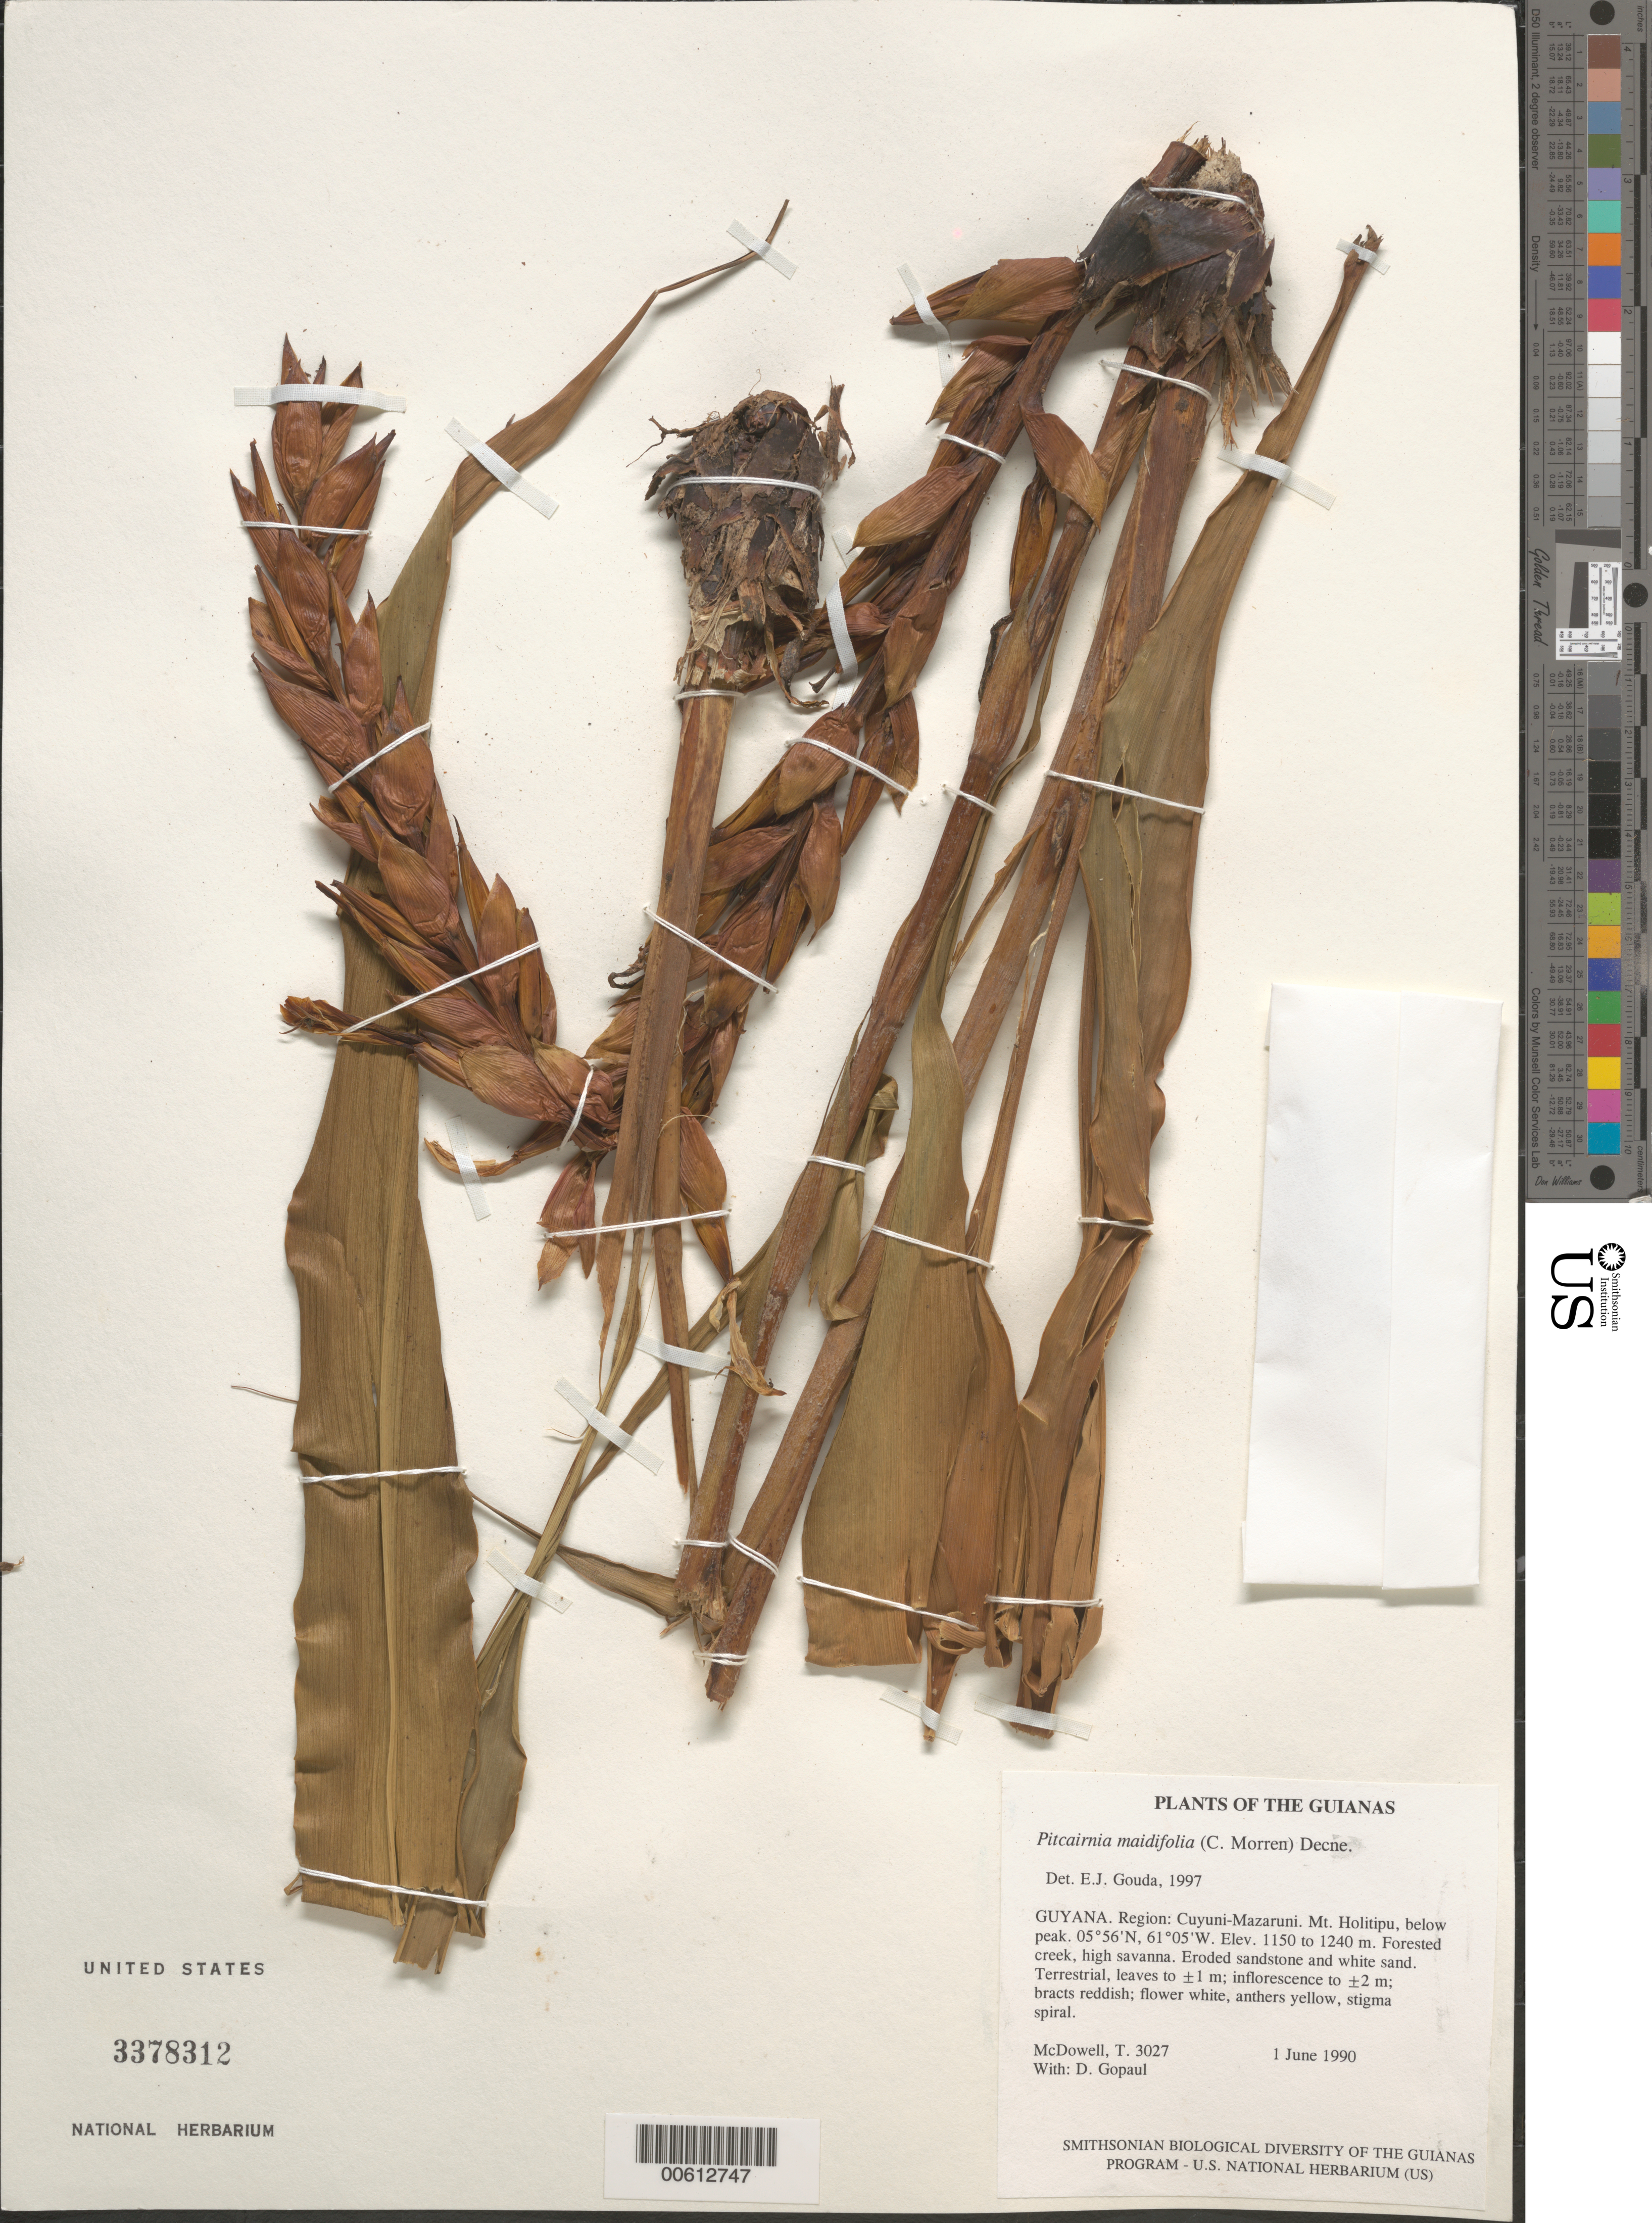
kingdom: Plantae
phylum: Tracheophyta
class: Liliopsida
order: Poales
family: Bromeliaceae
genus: Pitcairnia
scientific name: Pitcairnia maidifolia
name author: (C. Morren) Decne. ex Planch.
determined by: Gouda, E. J.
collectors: T. McDowell, D. Hughs & D. Gopaul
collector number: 3027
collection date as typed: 1 June 1990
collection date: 1990-06-01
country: Guyana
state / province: Cuyuni-Mazaruni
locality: Mt. Holitipu camp, below peak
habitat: Forested creek, high savanna. Eroded sandstone and white sand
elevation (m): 1150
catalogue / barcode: US 3378312